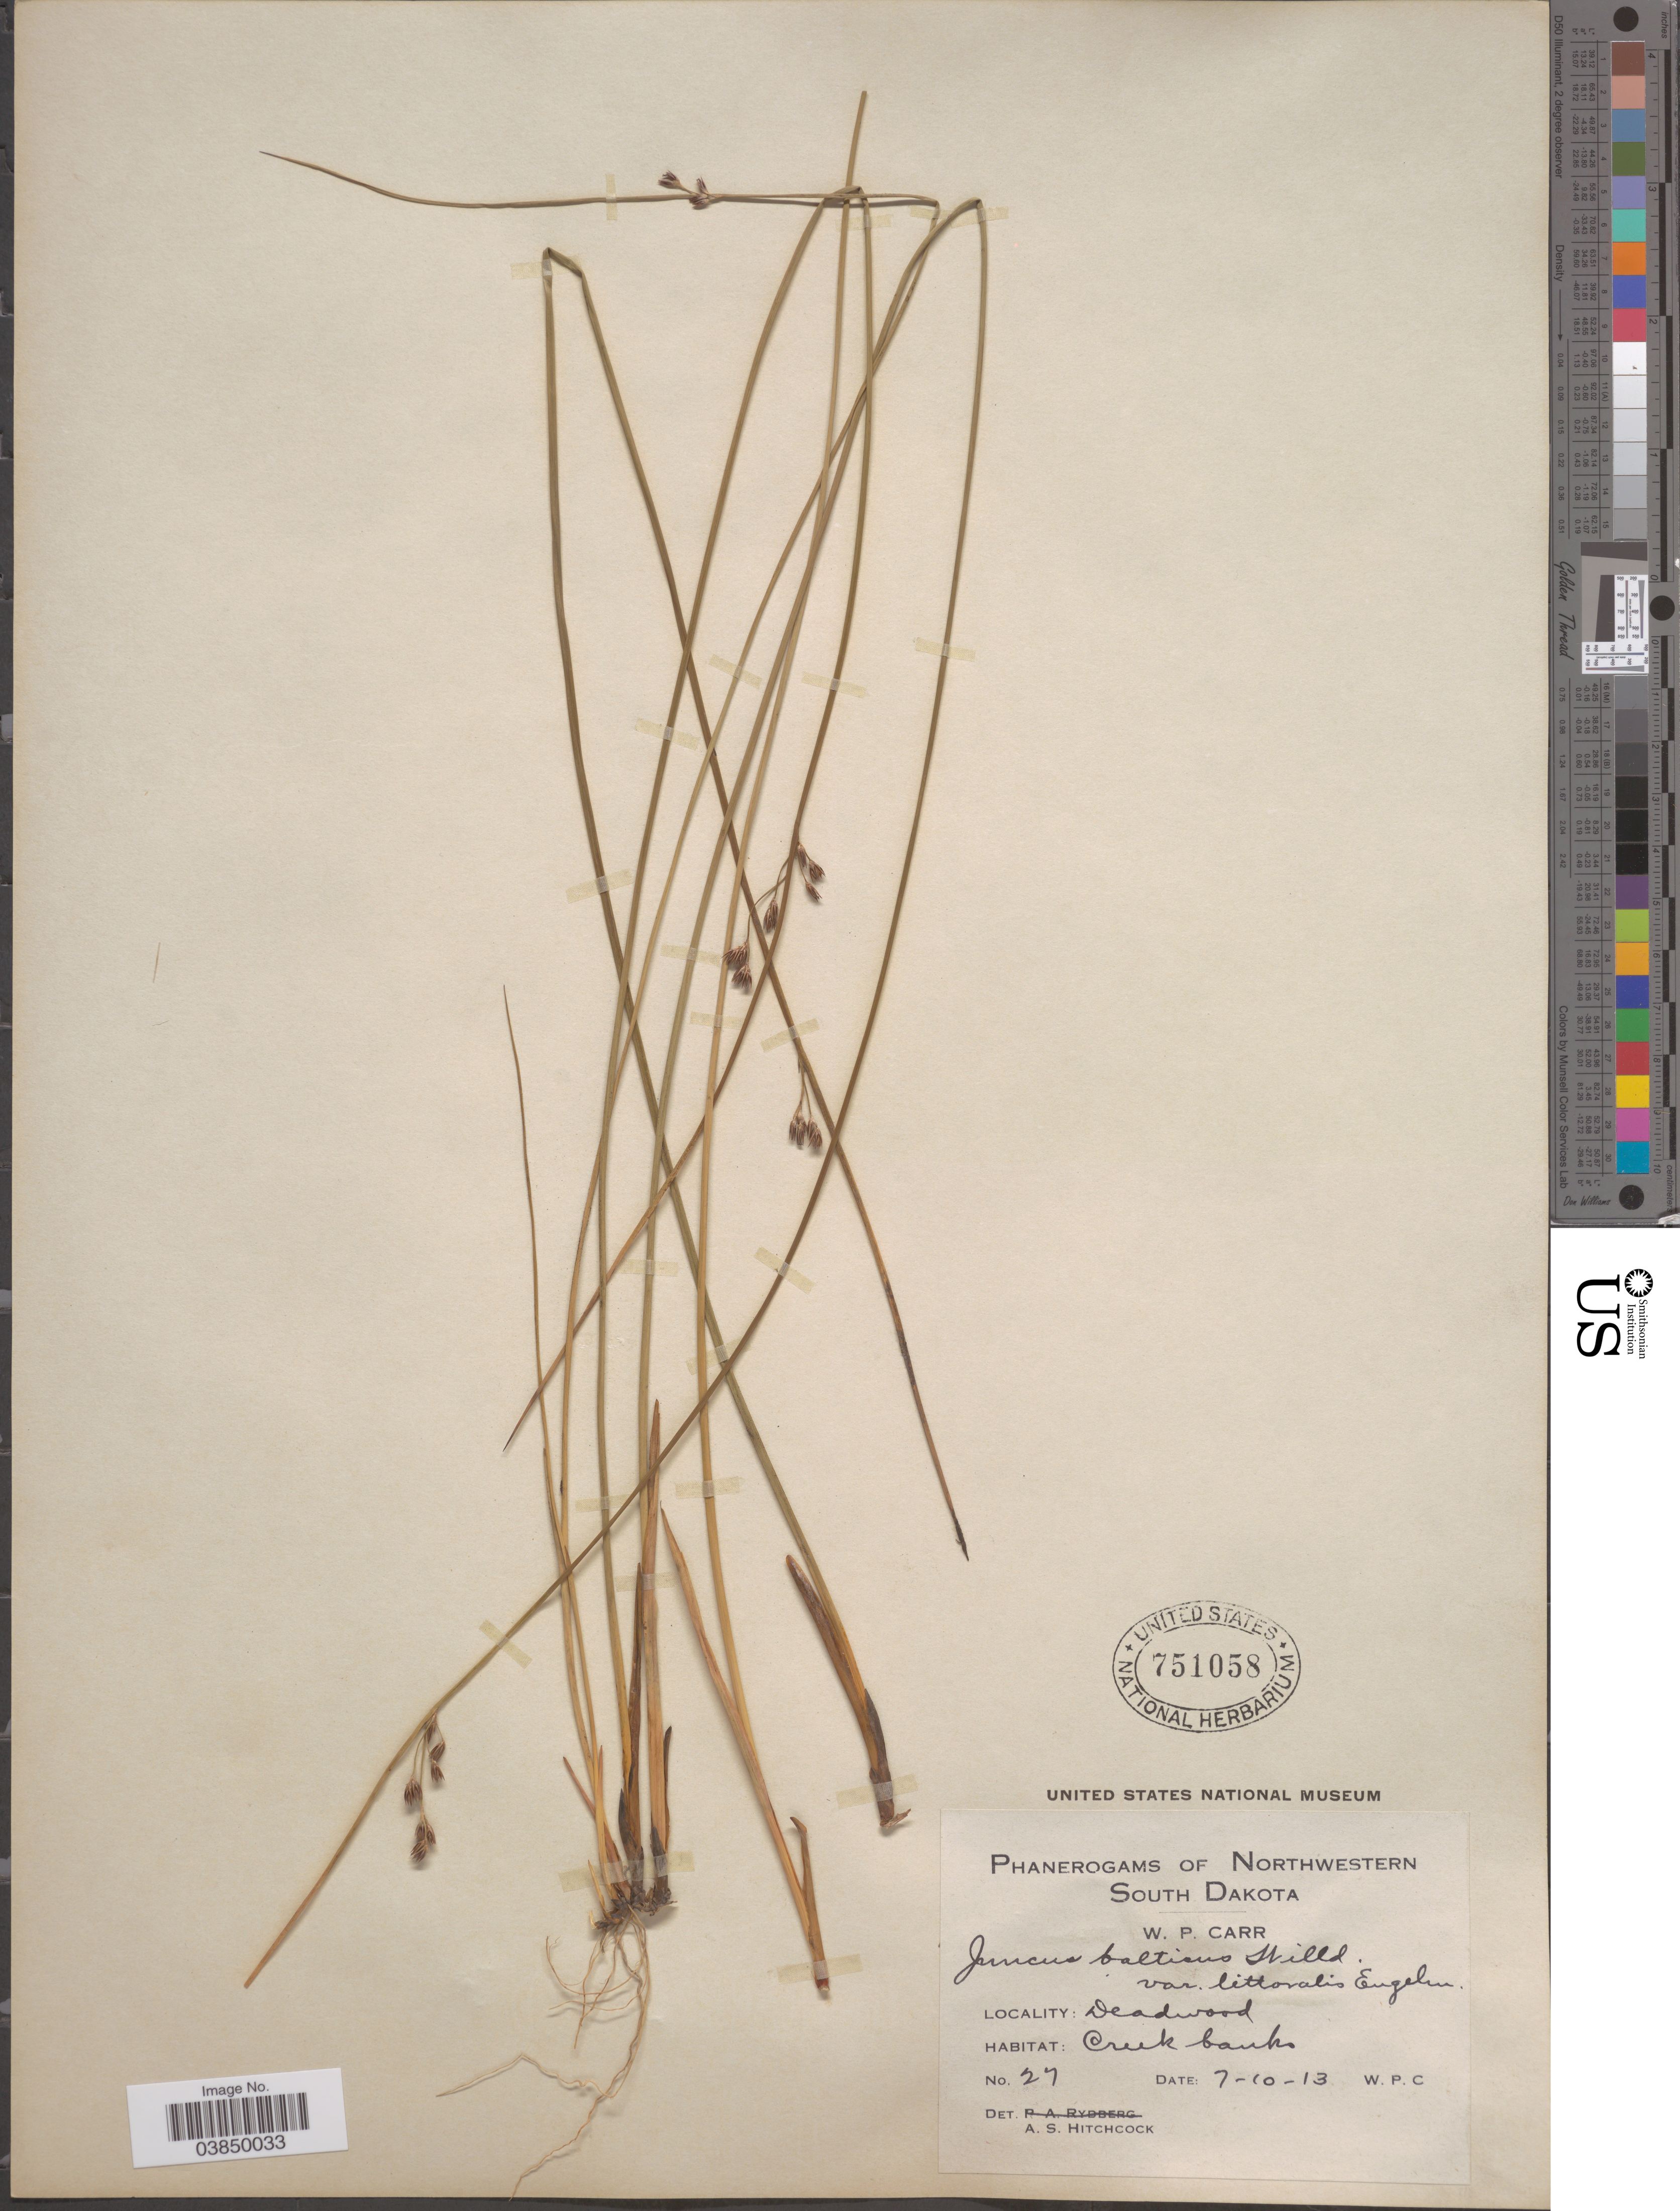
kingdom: Plantae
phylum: Tracheophyta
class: Liliopsida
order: Poales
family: Juncaceae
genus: Juncus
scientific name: Juncus balticus var. littoralis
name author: Engelm.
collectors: W. Carr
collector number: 27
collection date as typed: Transcribed d/m/y: 10/7/13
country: United States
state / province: South Dakota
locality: Northwestern South Dakota. Deadwood.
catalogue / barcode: US 751058